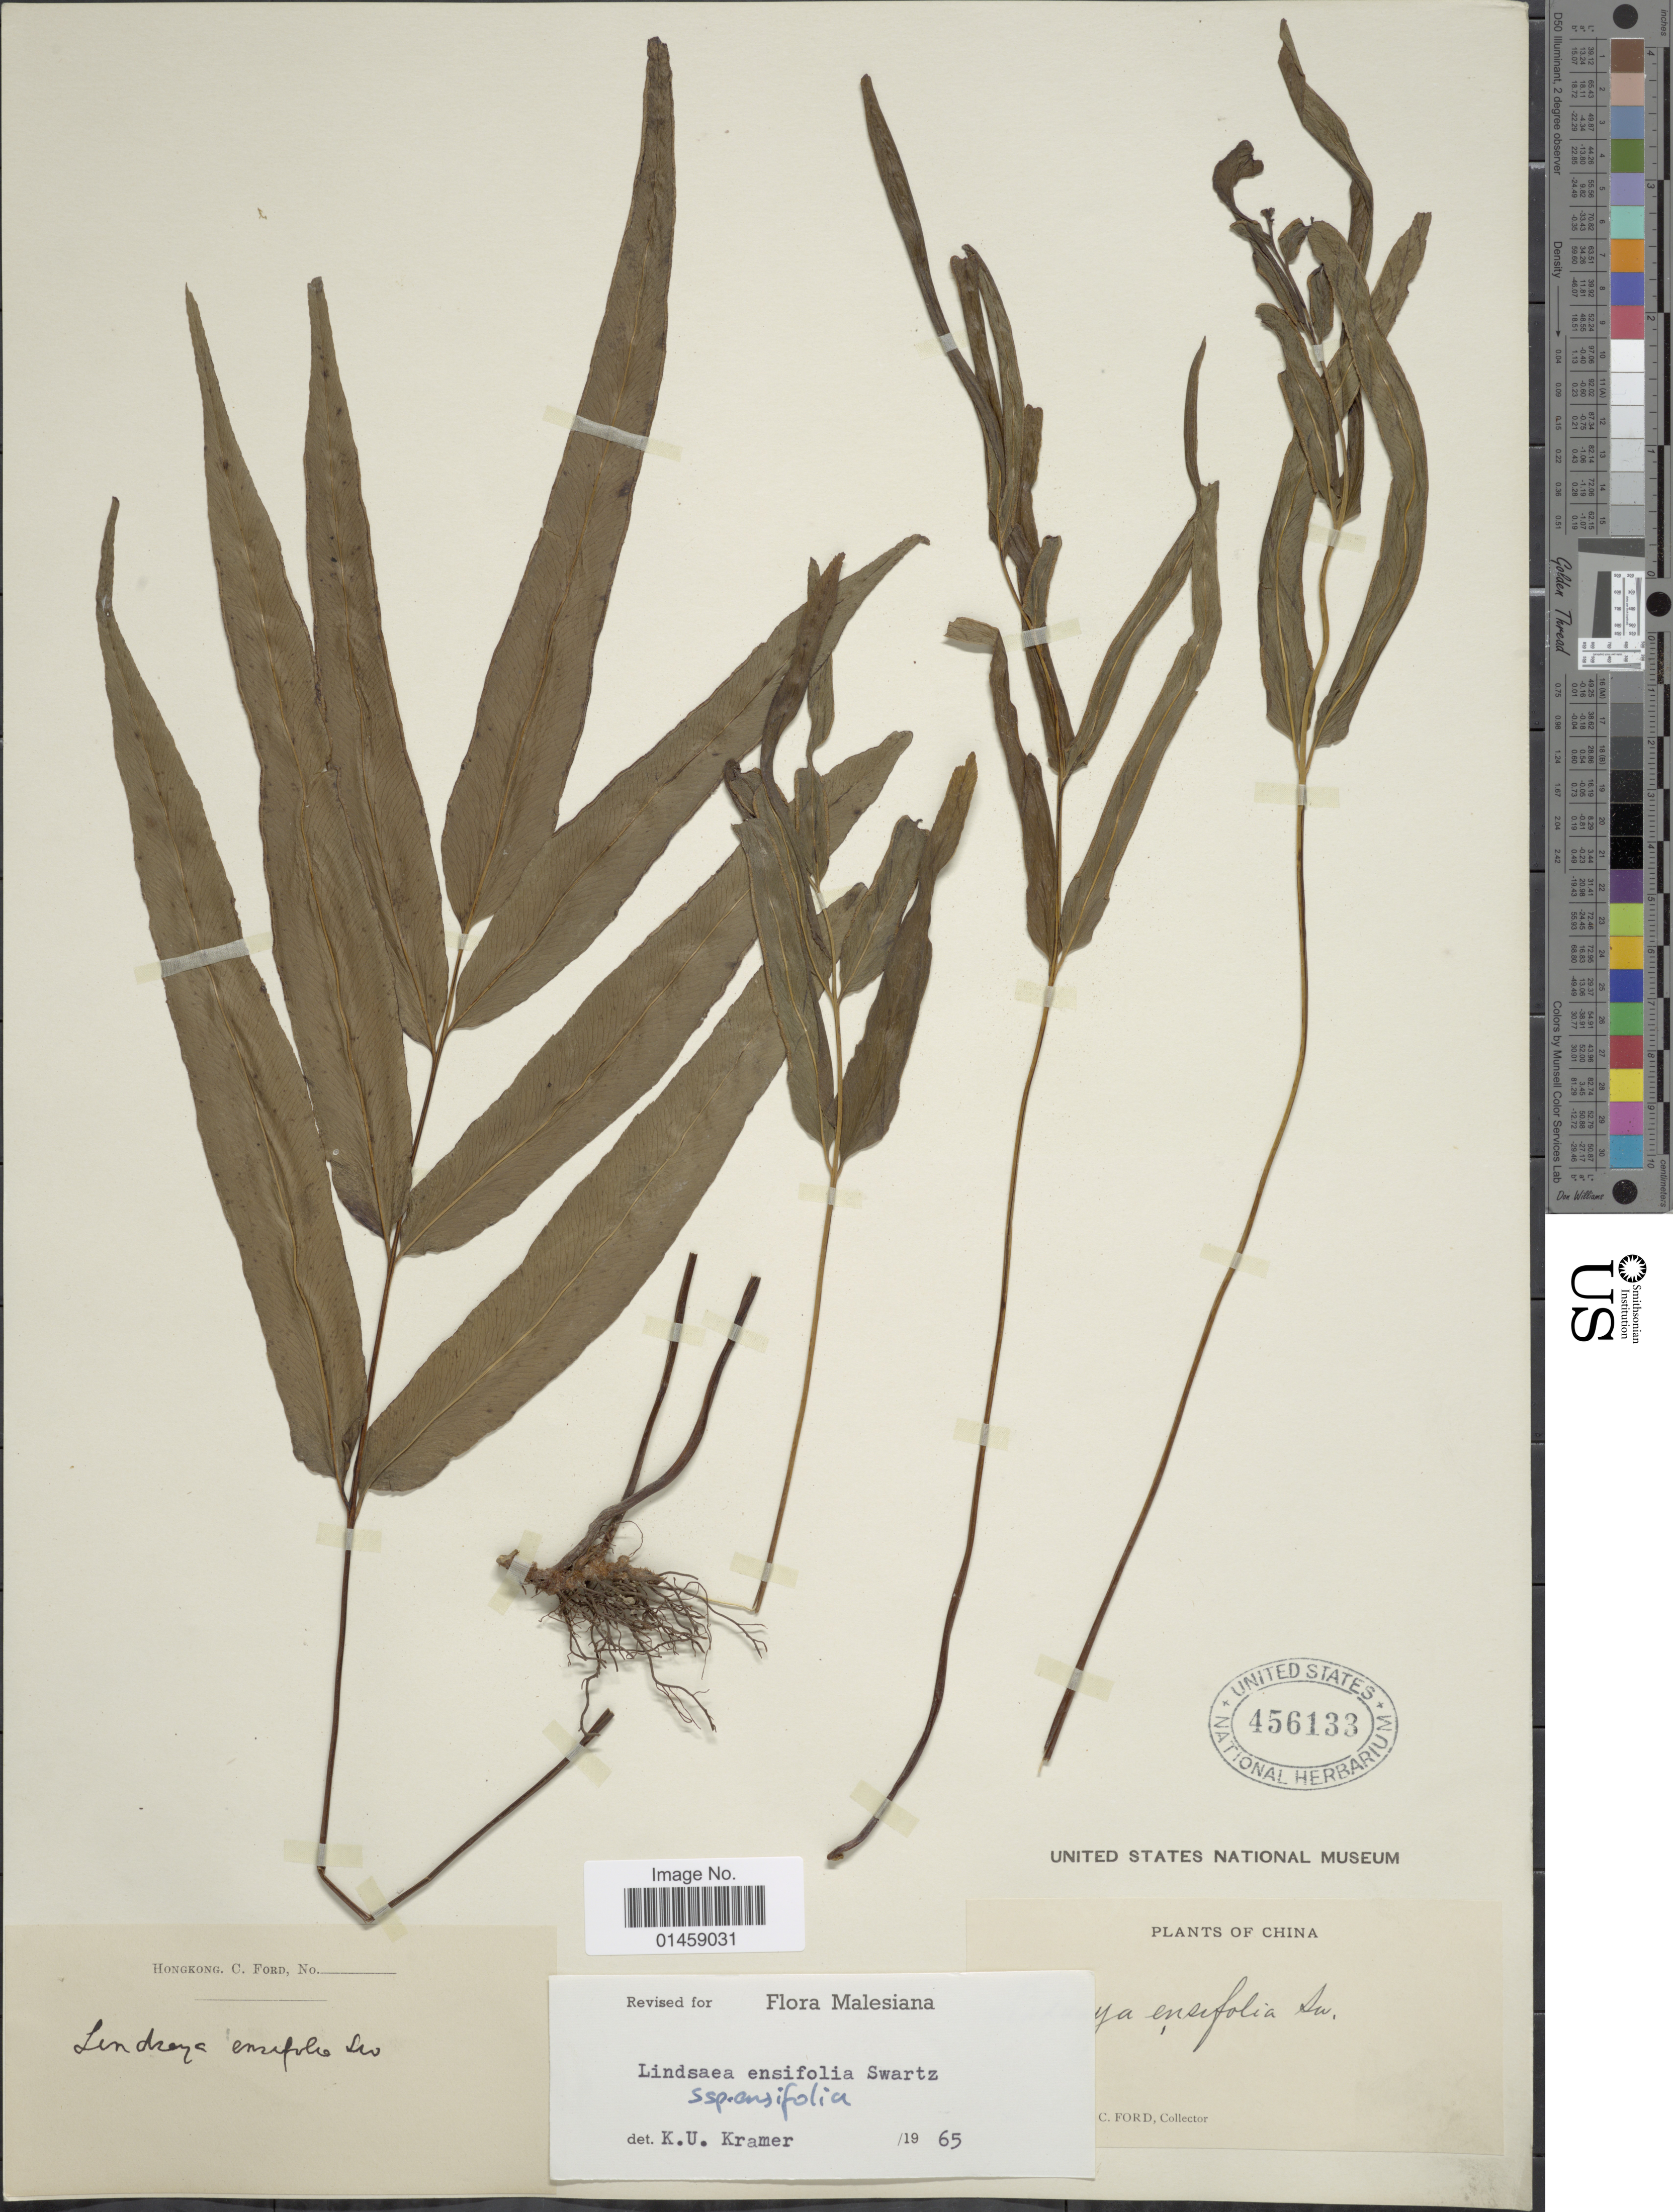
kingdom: Plantae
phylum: Tracheophyta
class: Polypodiopsida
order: Polypodiales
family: Lindsaeaceae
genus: Lindsaea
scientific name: Lindsaea ensifolia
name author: Sw.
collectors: C. Ford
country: China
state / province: Hong Kong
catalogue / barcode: US 456133